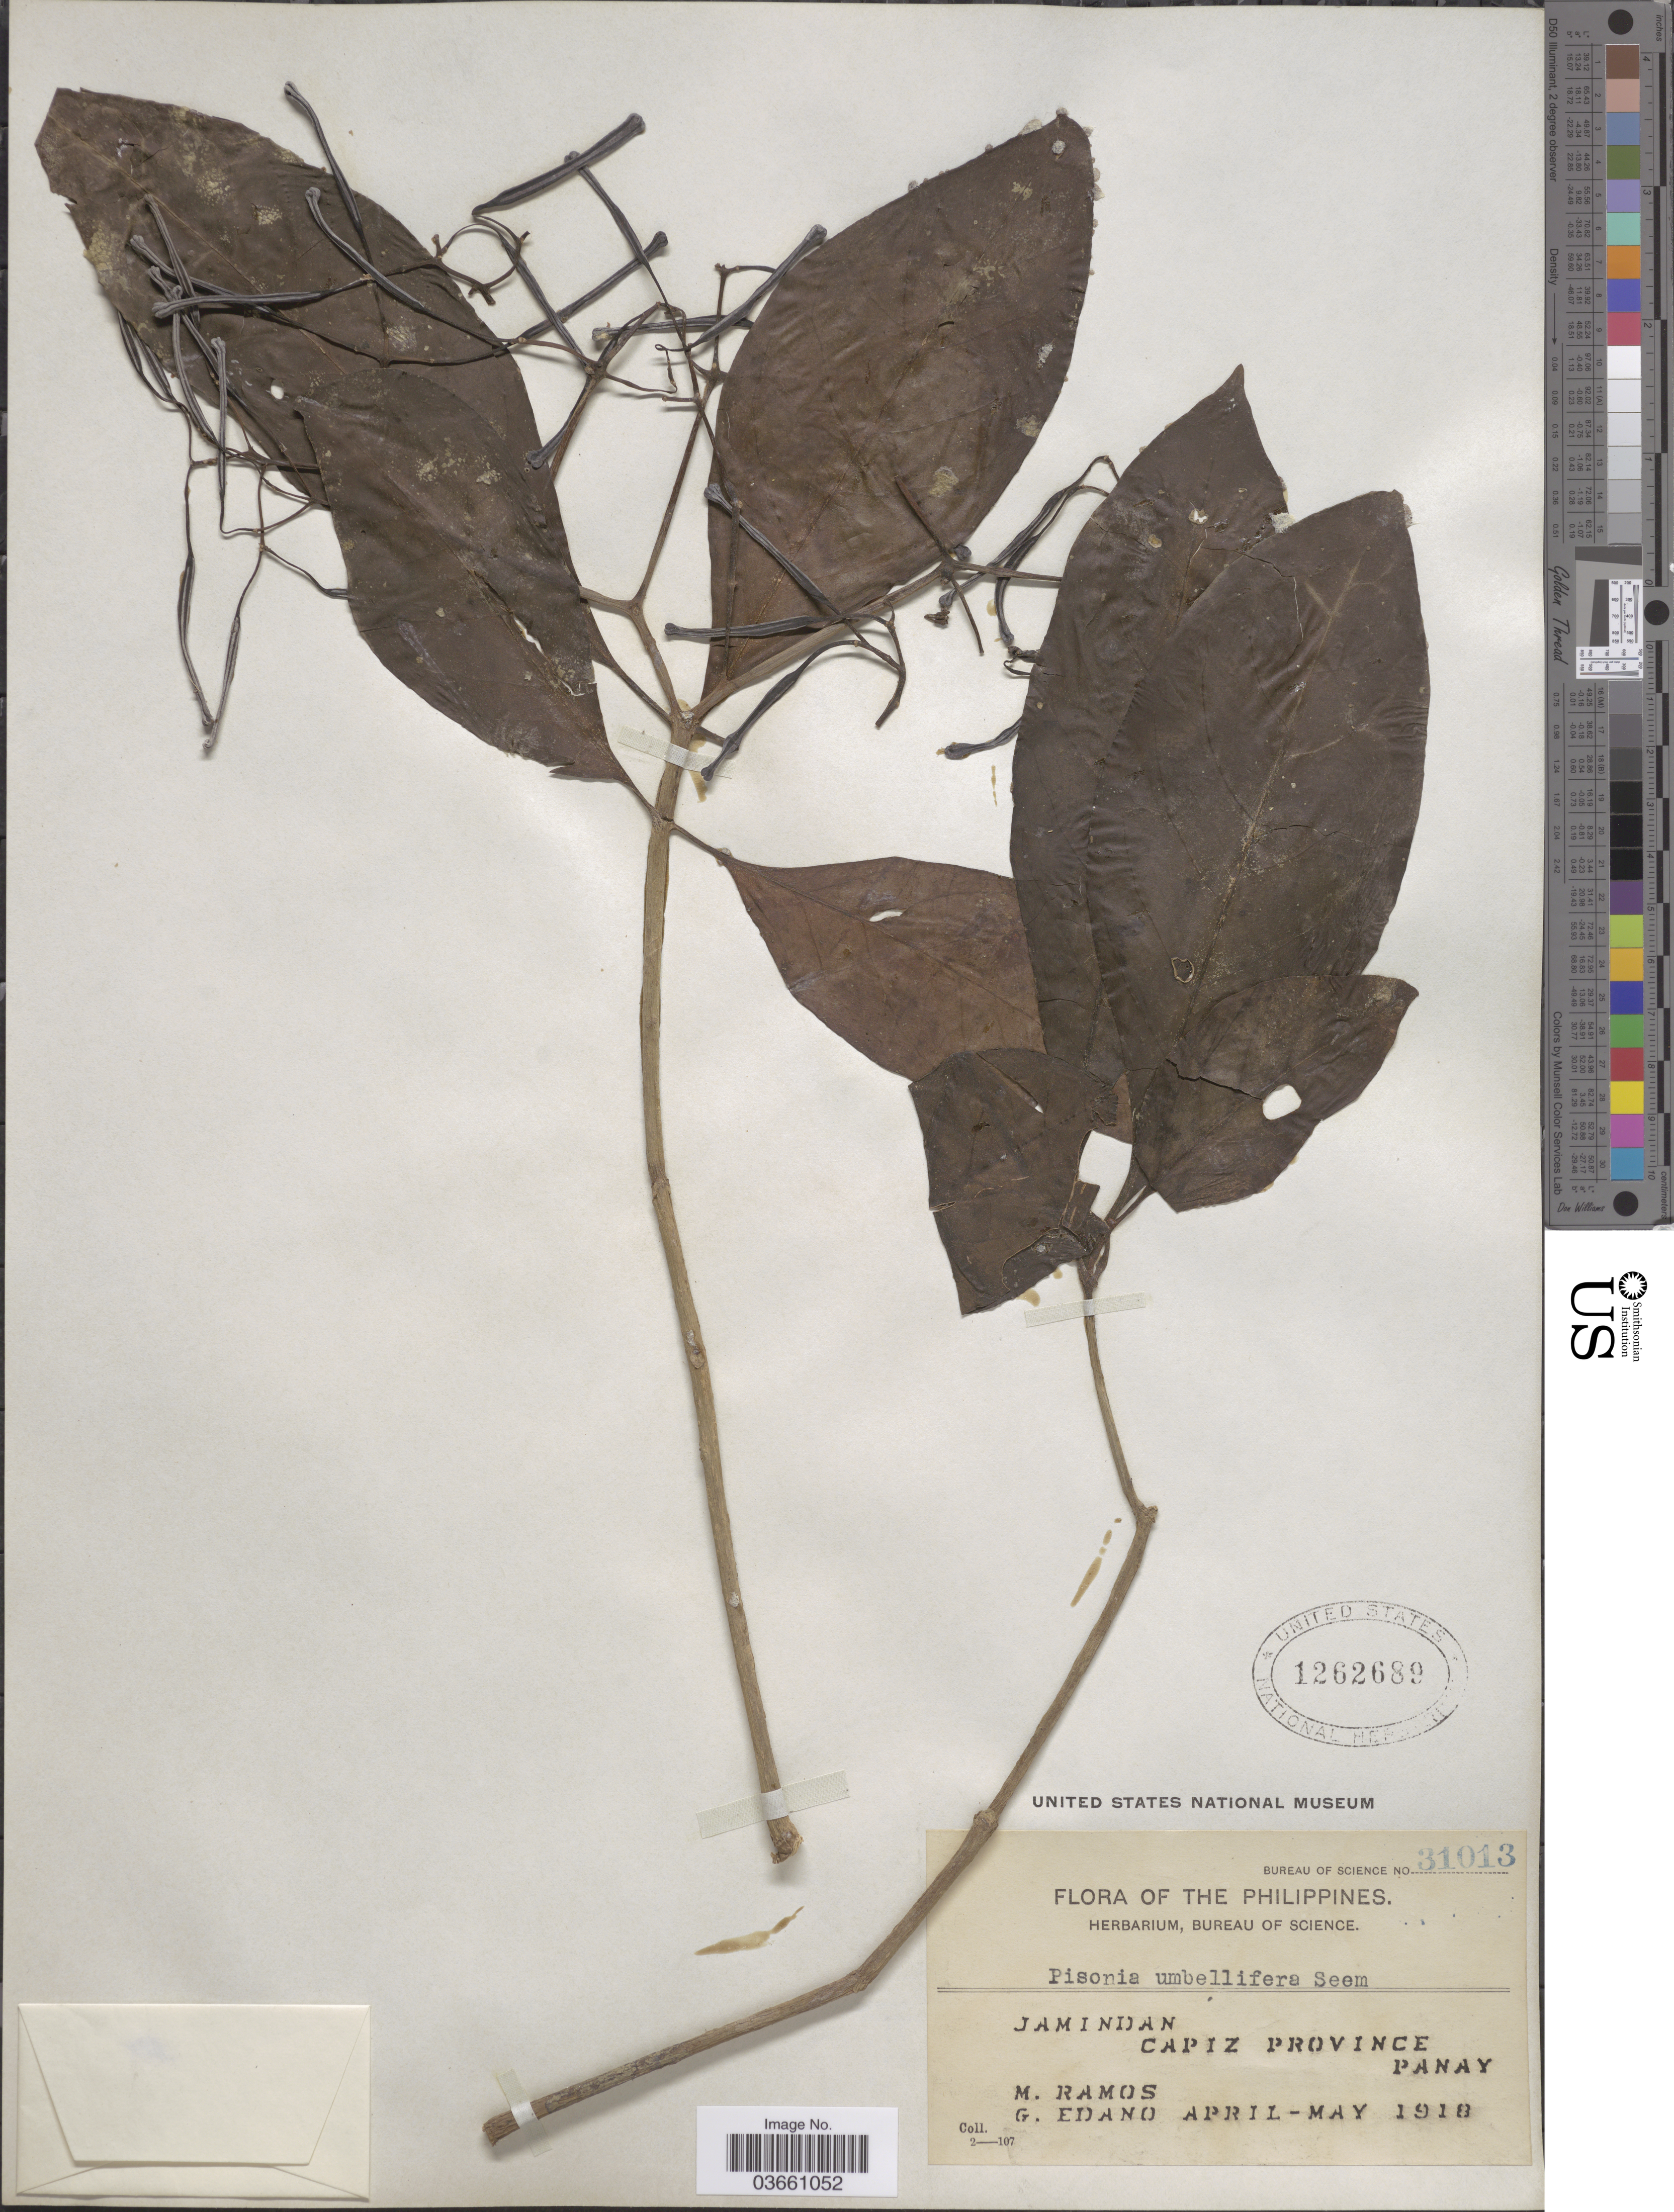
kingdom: Plantae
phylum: Tracheophyta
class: Magnoliopsida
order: Caryophyllales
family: Nyctaginaceae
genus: Pisonia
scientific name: Pisonia umbellifera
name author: (J.R. Forst. & G. Forst.) Seem.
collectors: M. Ramos & G. Edaño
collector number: Bureau of Science 31013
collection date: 1918-04/1918-05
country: Philippines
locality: Jamindan. Capiz Province. Panay.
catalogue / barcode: US 1262689